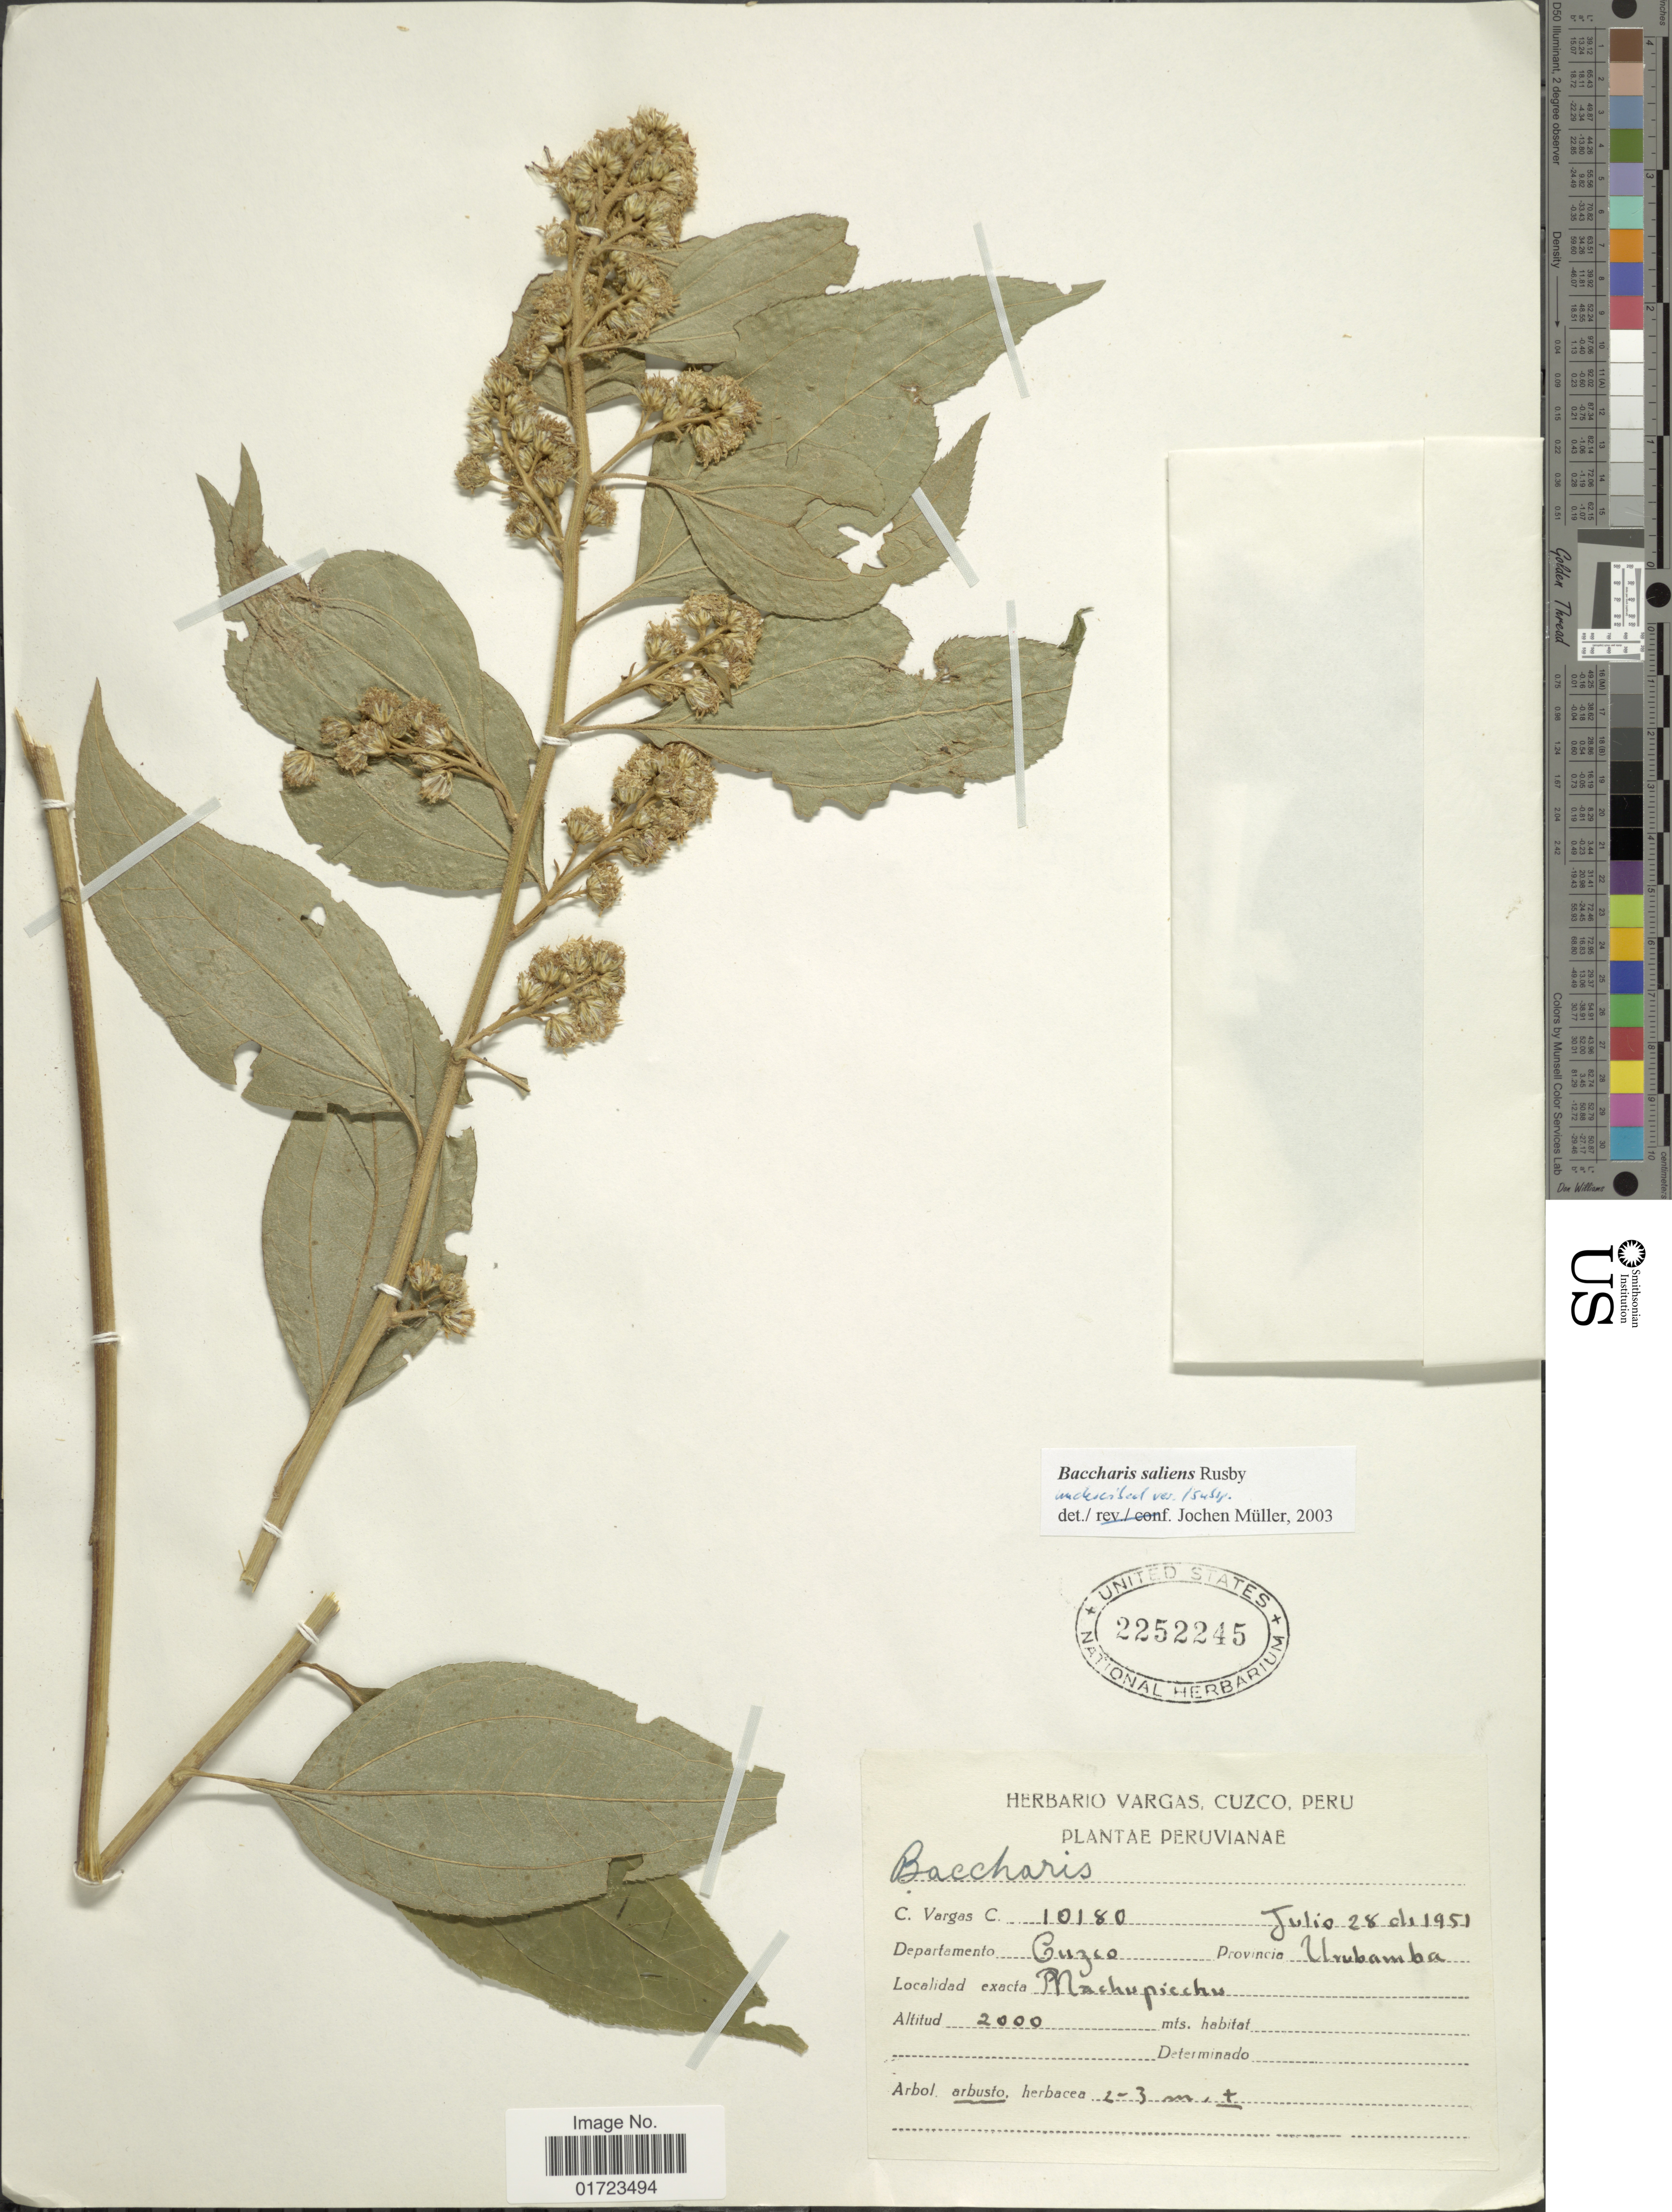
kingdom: Plantae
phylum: Tracheophyta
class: Magnoliopsida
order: Asterales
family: Asteraceae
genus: Baccharis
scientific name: Baccharis saliens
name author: Rusby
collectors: C. Vargas Calderón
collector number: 10180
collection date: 1951-07-28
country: Peru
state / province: Cusco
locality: Departamento Cuzco. Provincia Urubamba.Macchupiccho.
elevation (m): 2000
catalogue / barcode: US 2252245